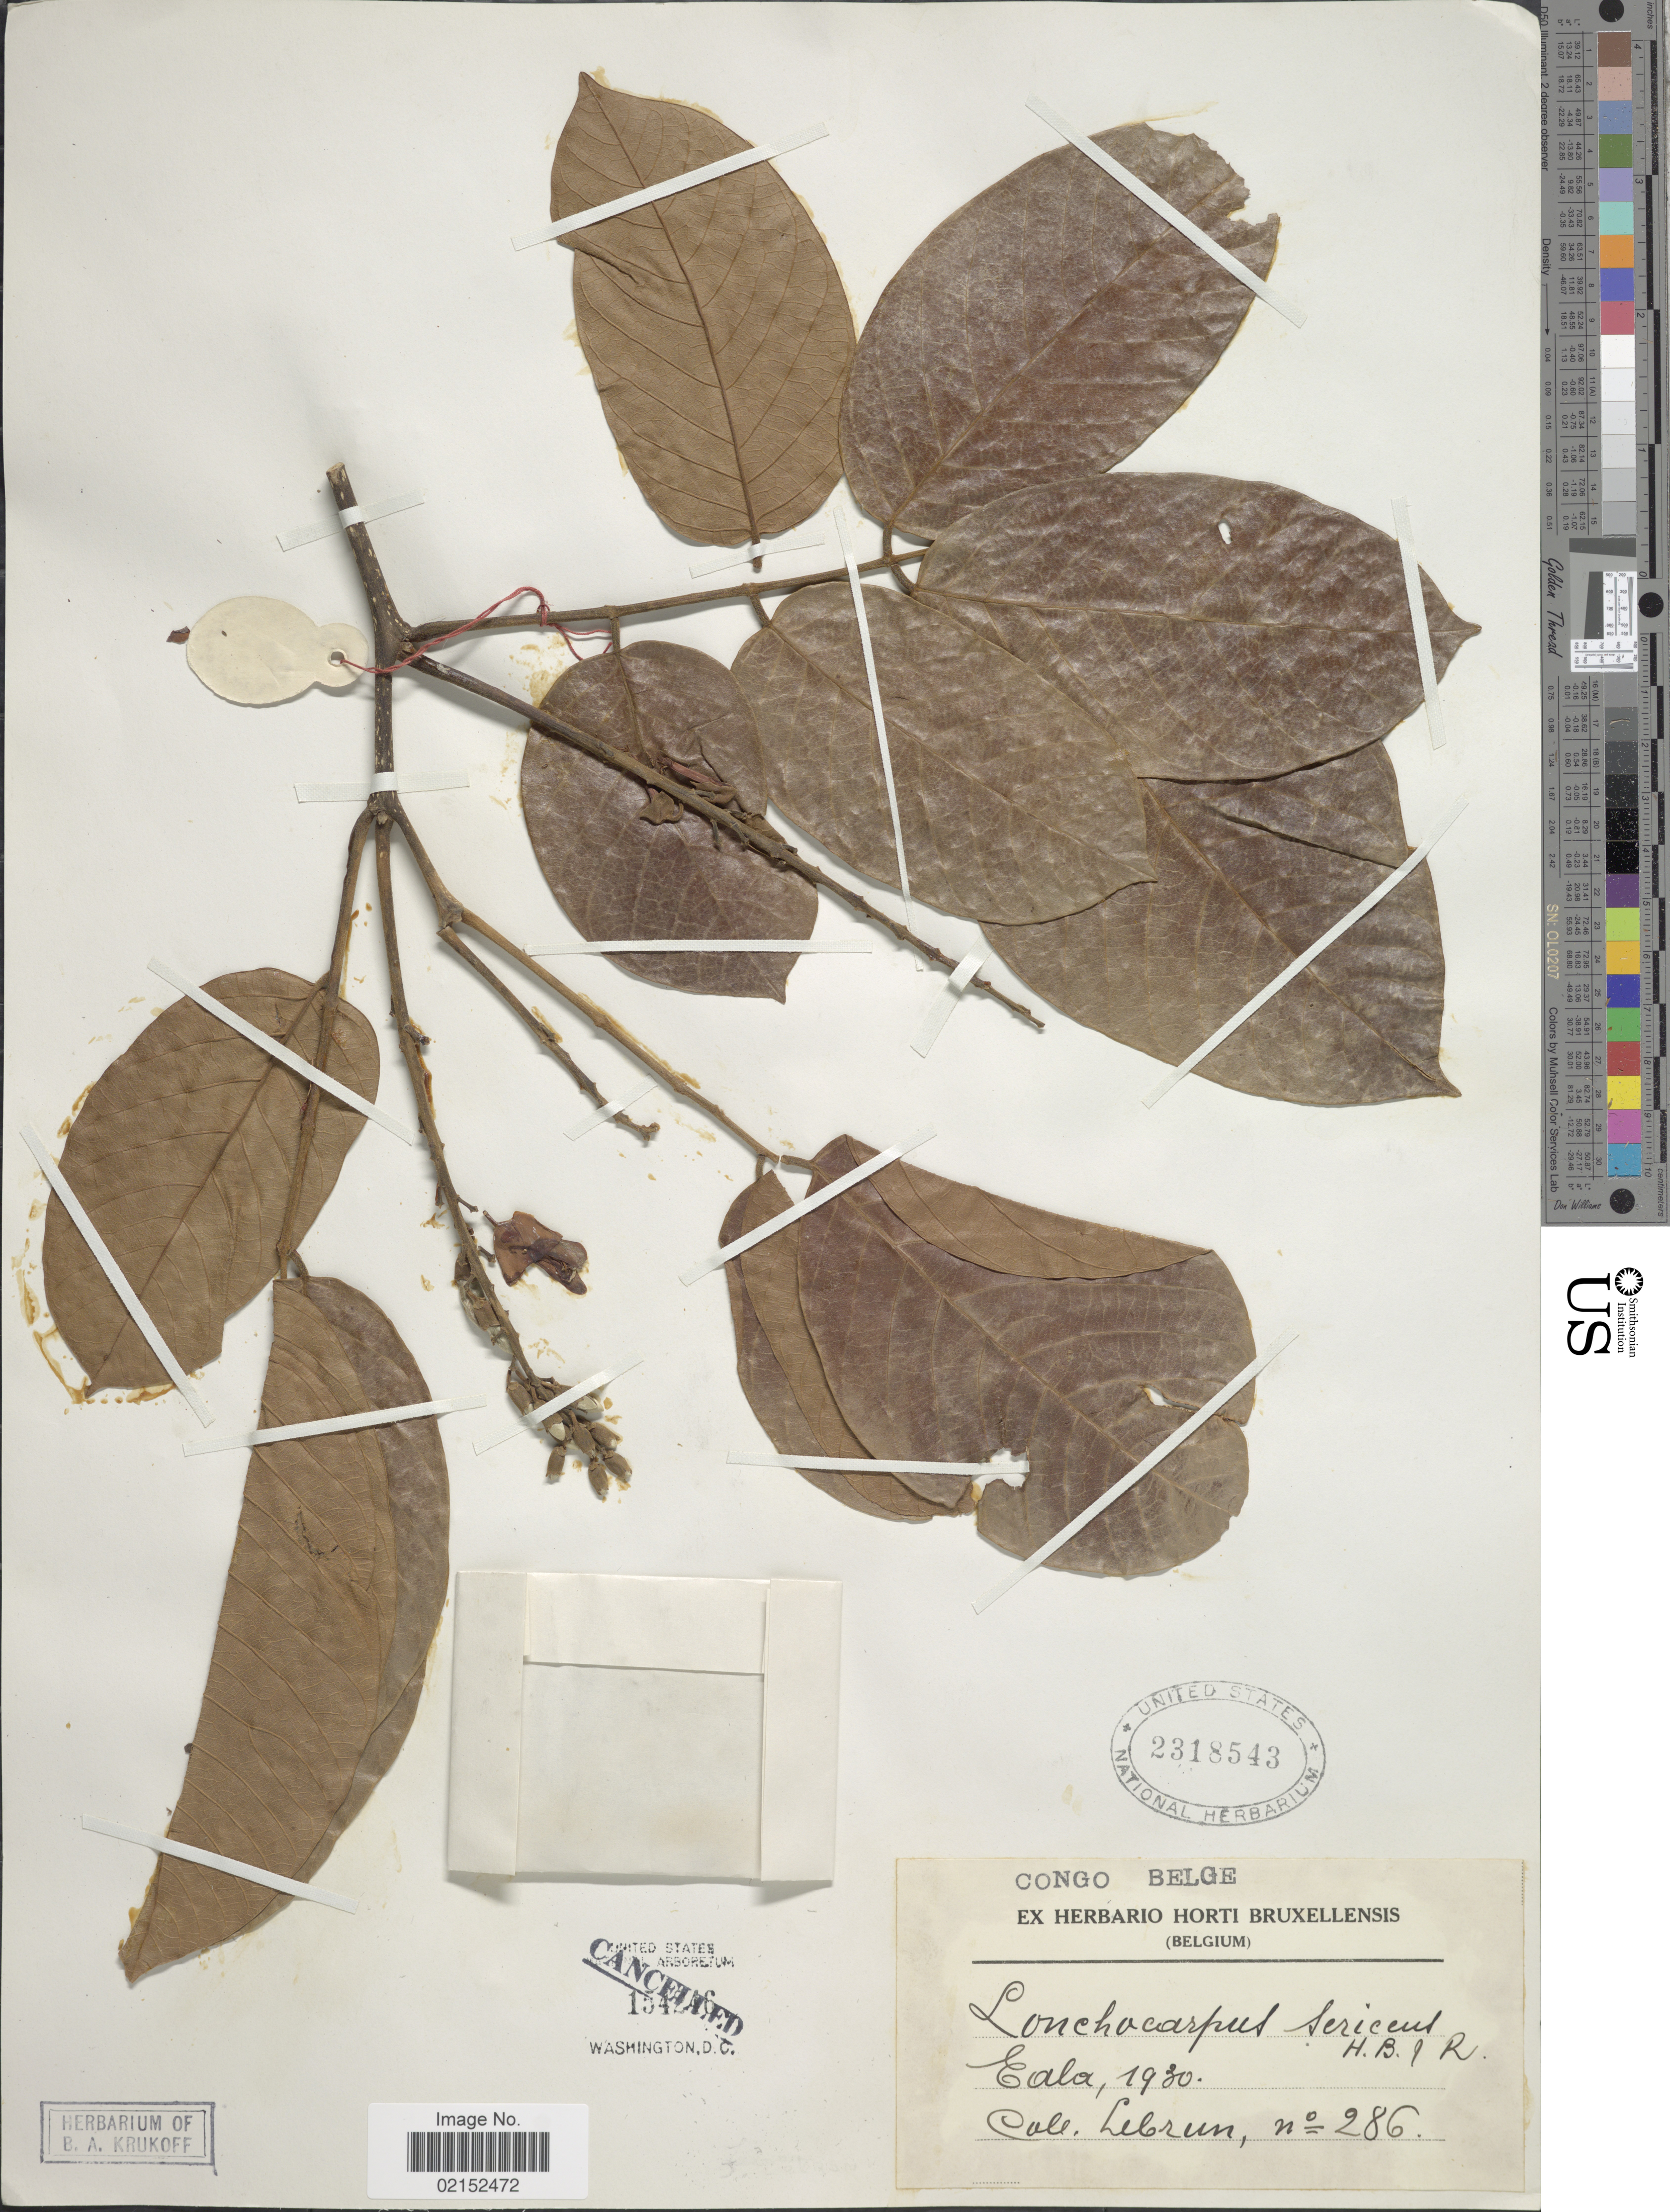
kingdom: Plantae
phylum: Tracheophyta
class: Magnoliopsida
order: Fabales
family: Fabaceae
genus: Lonchocarpus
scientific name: Lonchocarpus sericeus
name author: (Poir.) Kunth ex DC.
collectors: J.A. Lebrun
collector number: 286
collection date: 1930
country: Congo, Democratic Republic of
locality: Congo Belge, Eala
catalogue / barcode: US 2318543